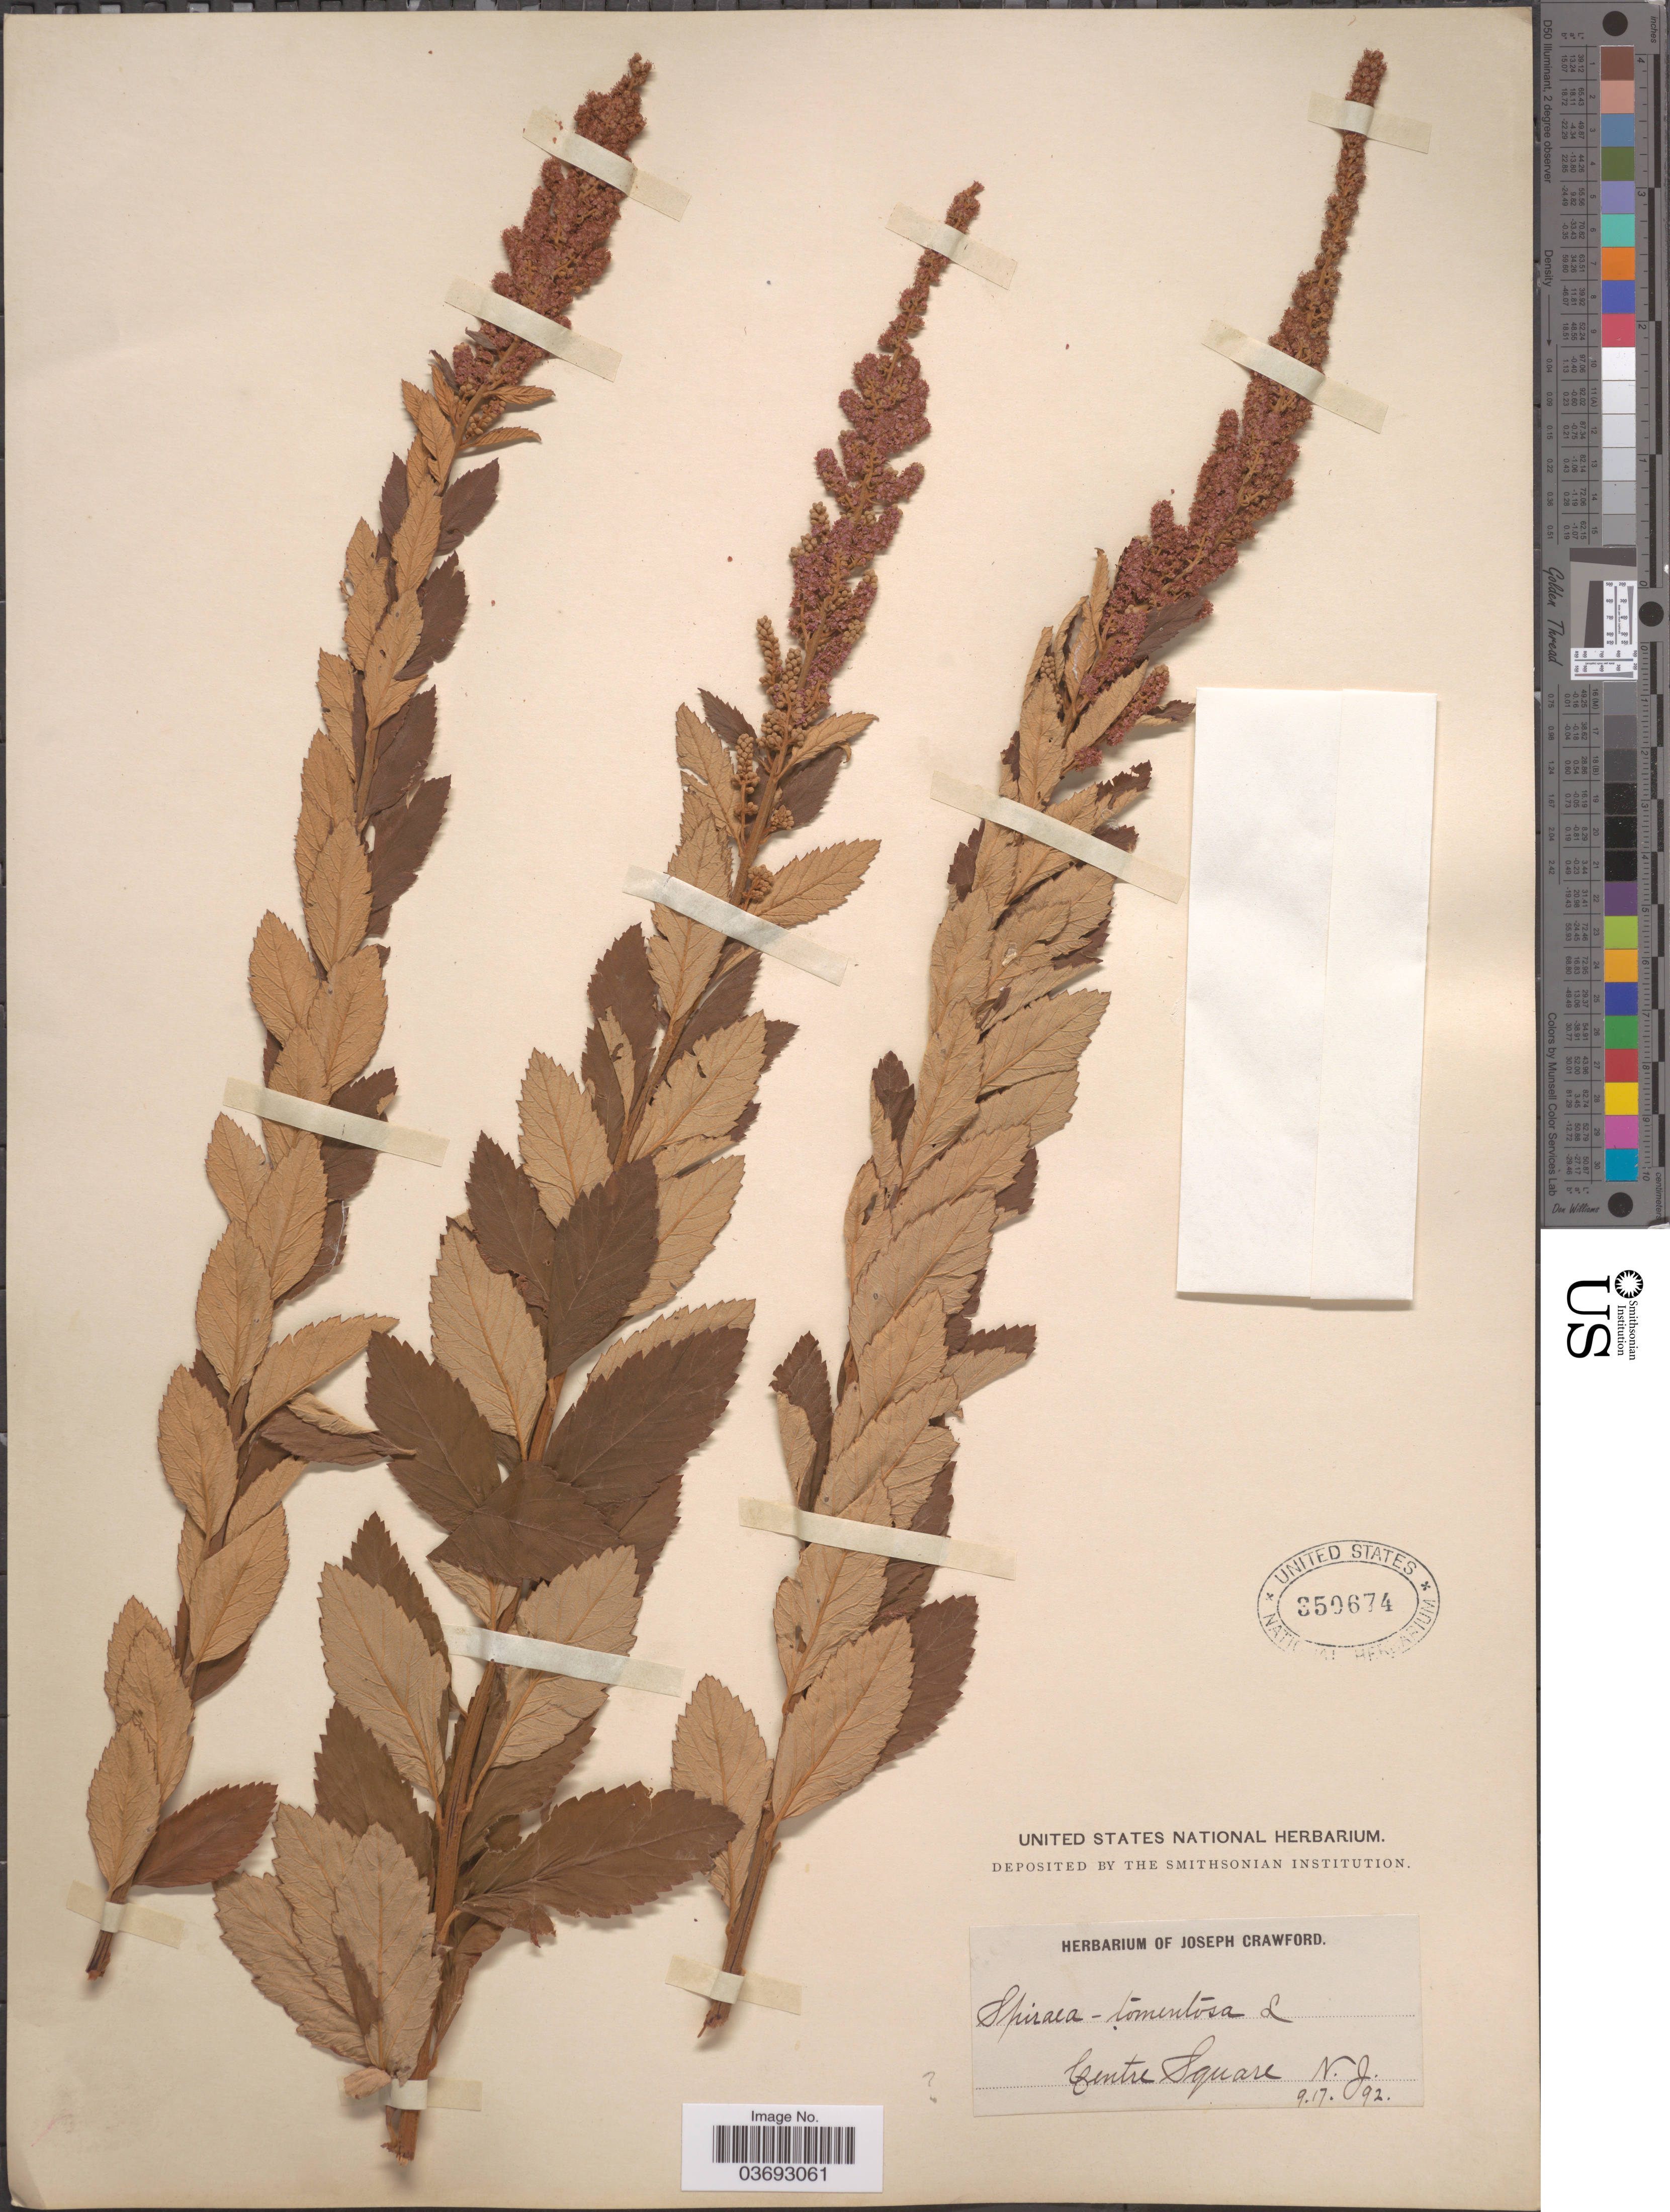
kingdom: Plantae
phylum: Tracheophyta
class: Magnoliopsida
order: Rosales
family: Rosaceae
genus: Spiraea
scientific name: Spiraea tomentosa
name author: L.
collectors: ex herb. Joseph Crawford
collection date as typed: Transcribed d/m/y: 17/9/92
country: United States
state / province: New Jersey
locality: Centre Square.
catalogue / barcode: US 350674